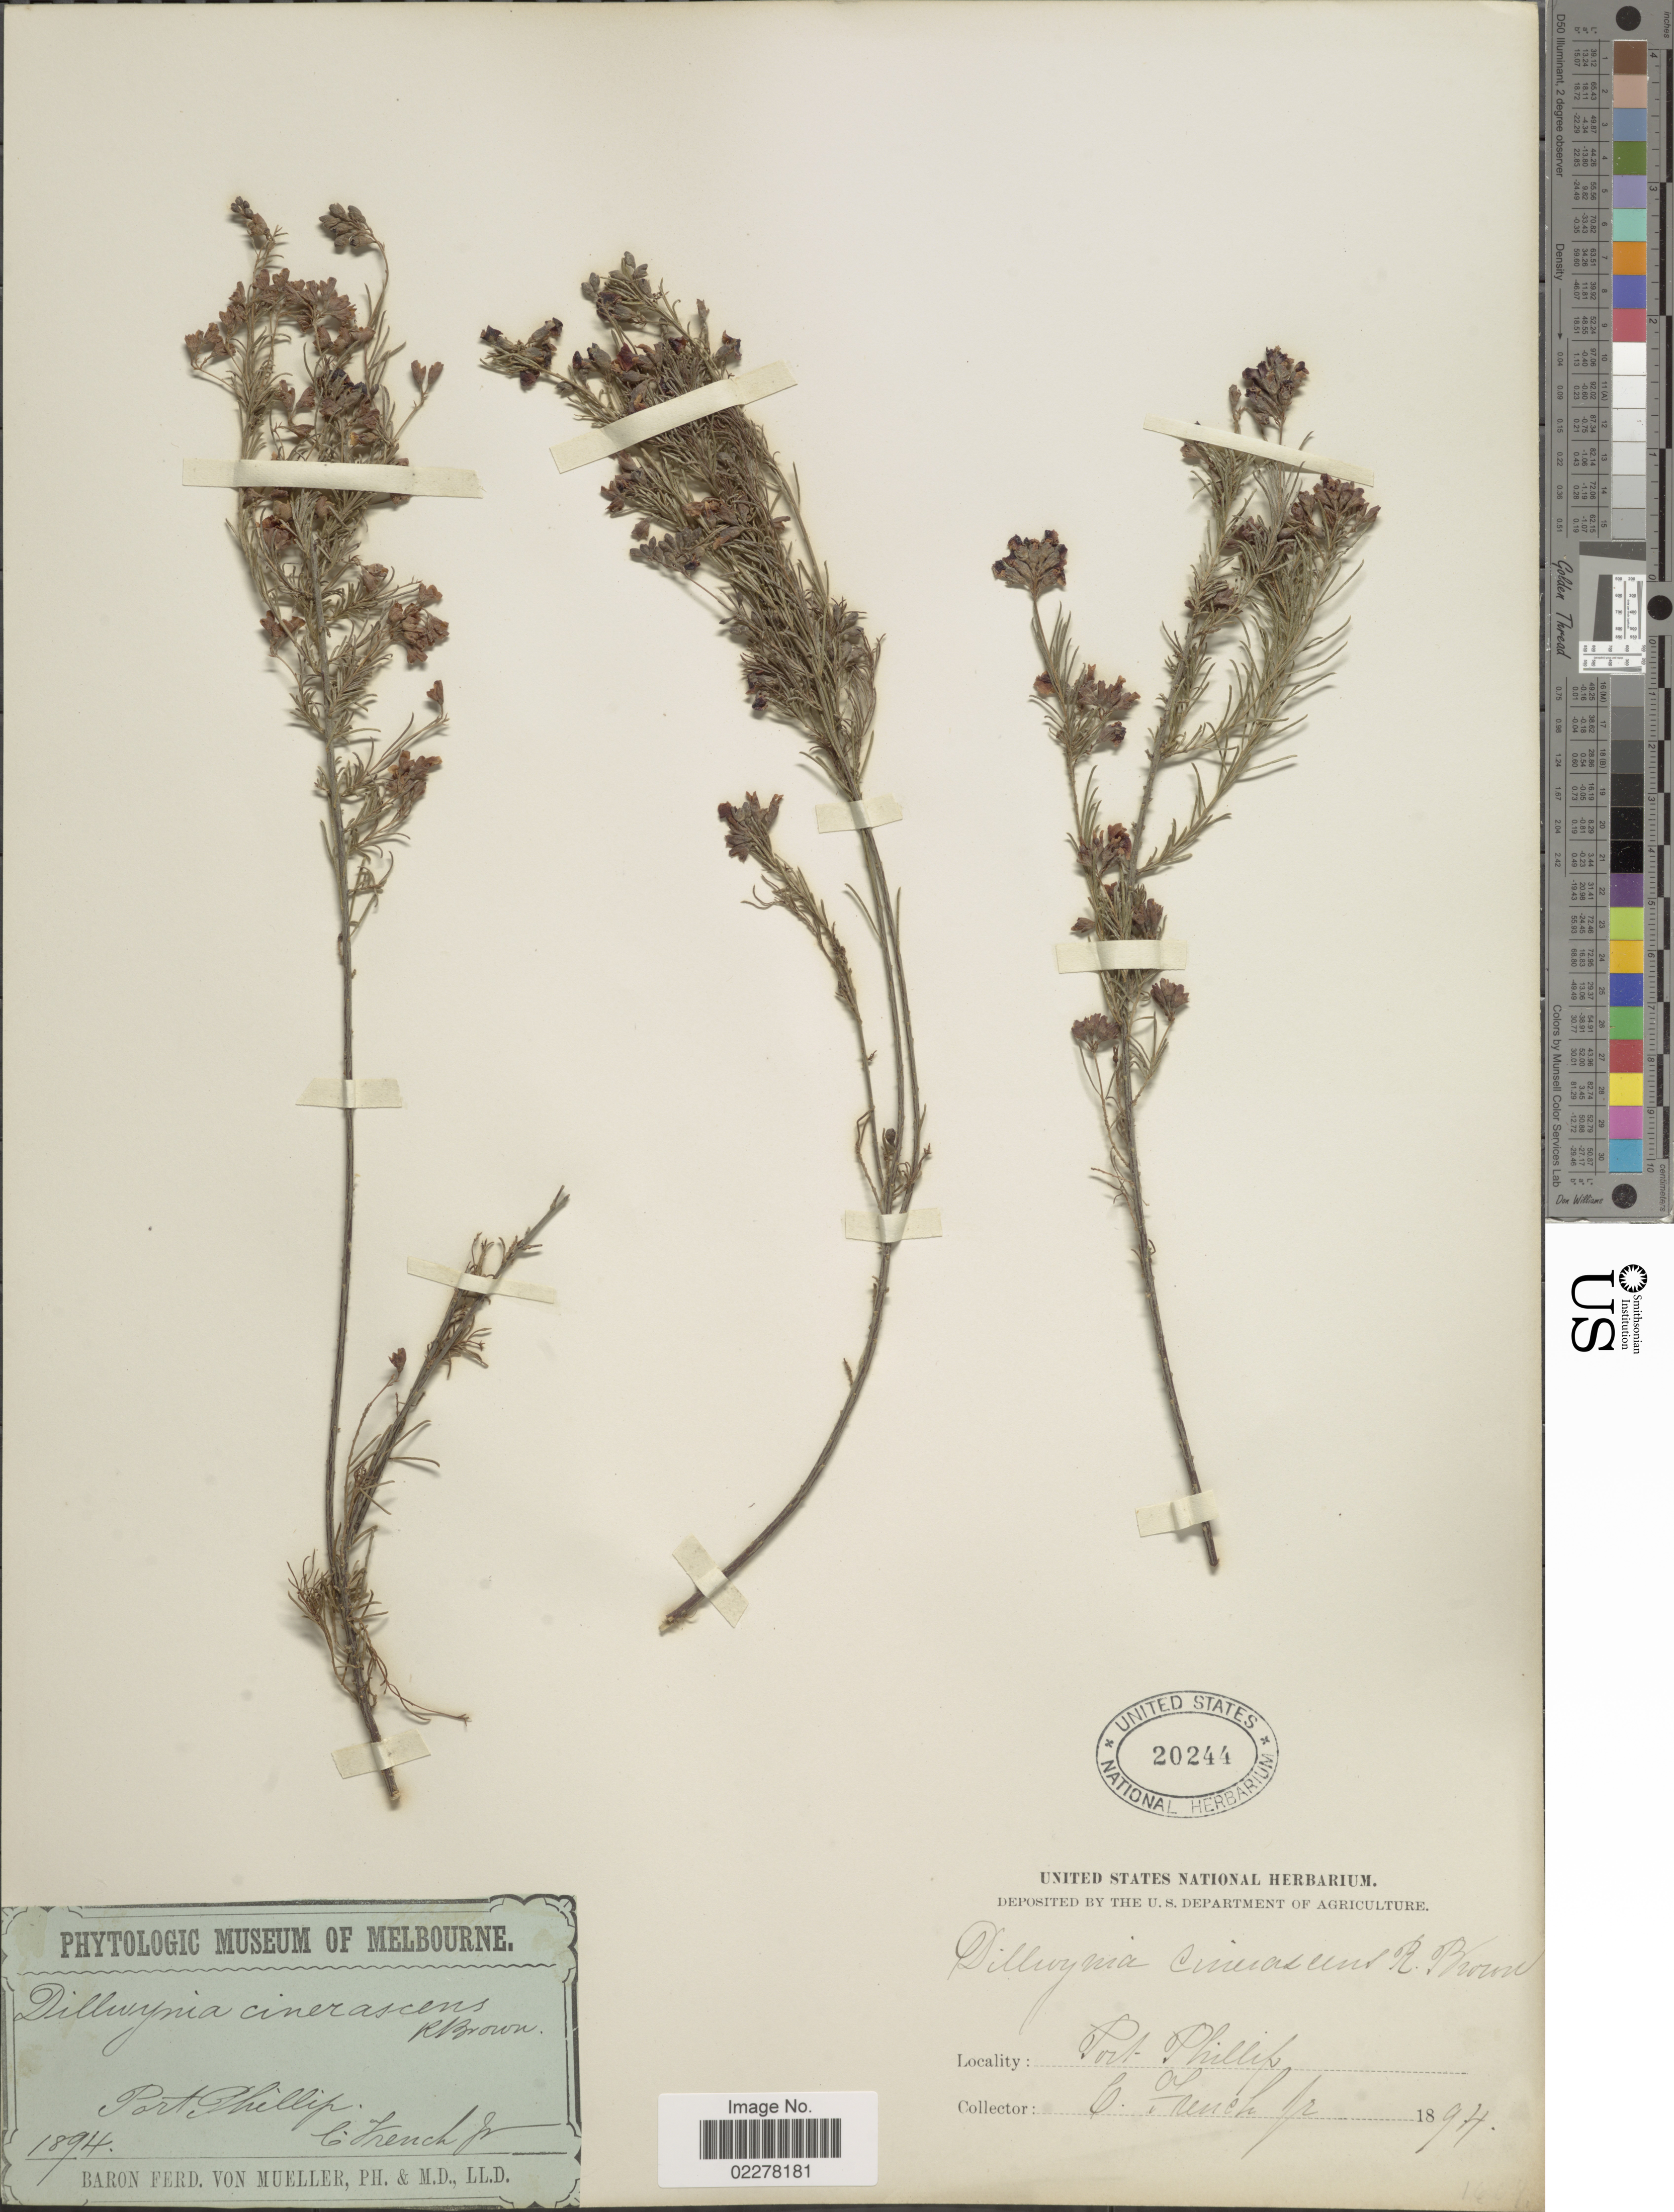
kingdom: Plantae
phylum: Tracheophyta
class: Magnoliopsida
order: Fabales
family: Fabaceae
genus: Dillwynia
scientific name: Dillwynia cinerascens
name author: R. Br.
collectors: C. French Jr.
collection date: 1894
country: Australia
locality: Port Phillip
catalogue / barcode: US 20244